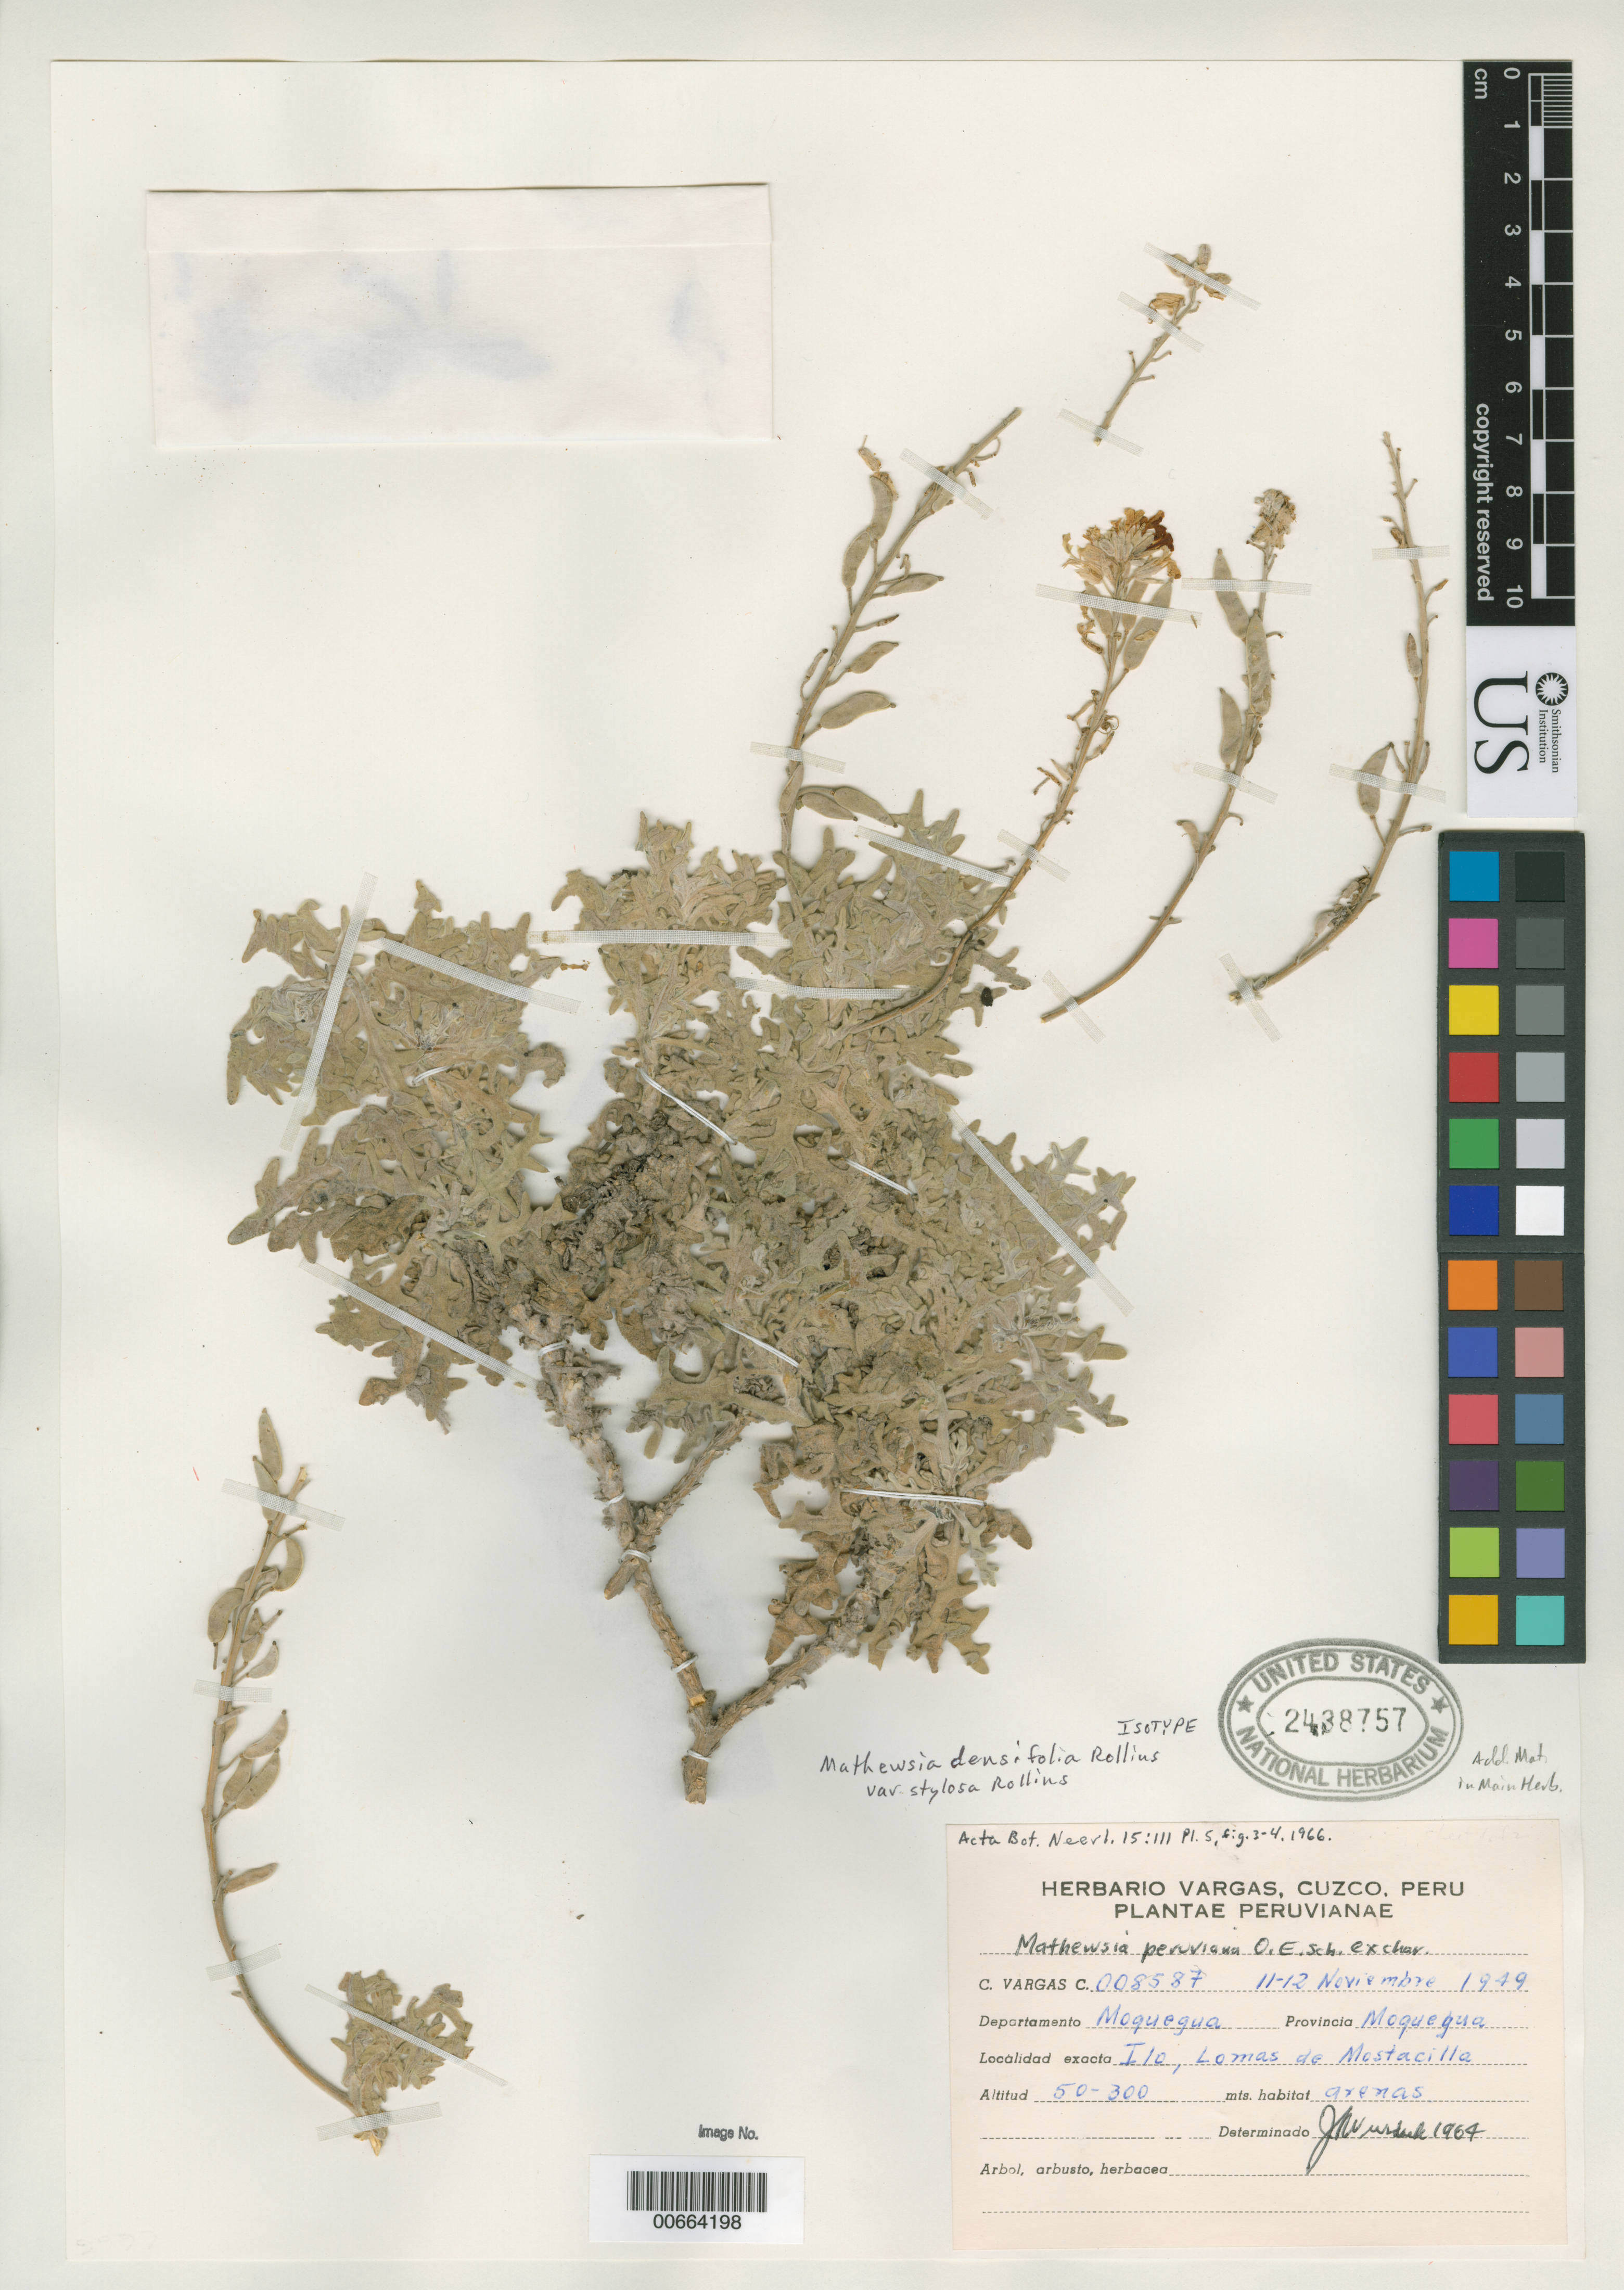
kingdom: Plantae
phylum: Tracheophyta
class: Magnoliopsida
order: Brassicales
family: Brassicaceae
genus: Mathewsia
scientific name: Mathewsia densifolia var. stylosa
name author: Rollins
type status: Isotype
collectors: C. Vargas Calderón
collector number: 8587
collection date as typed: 11 Nov 1949 to 12 Nov 1949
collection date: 1949-11-11/1949-11-12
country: Peru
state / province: Moquegua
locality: Dept. Moquegua, Prov. Moquegua, Ilo, Lomas de Mostacilla.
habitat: Arenas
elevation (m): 50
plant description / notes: Collection number "008587"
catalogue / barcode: US 2438757